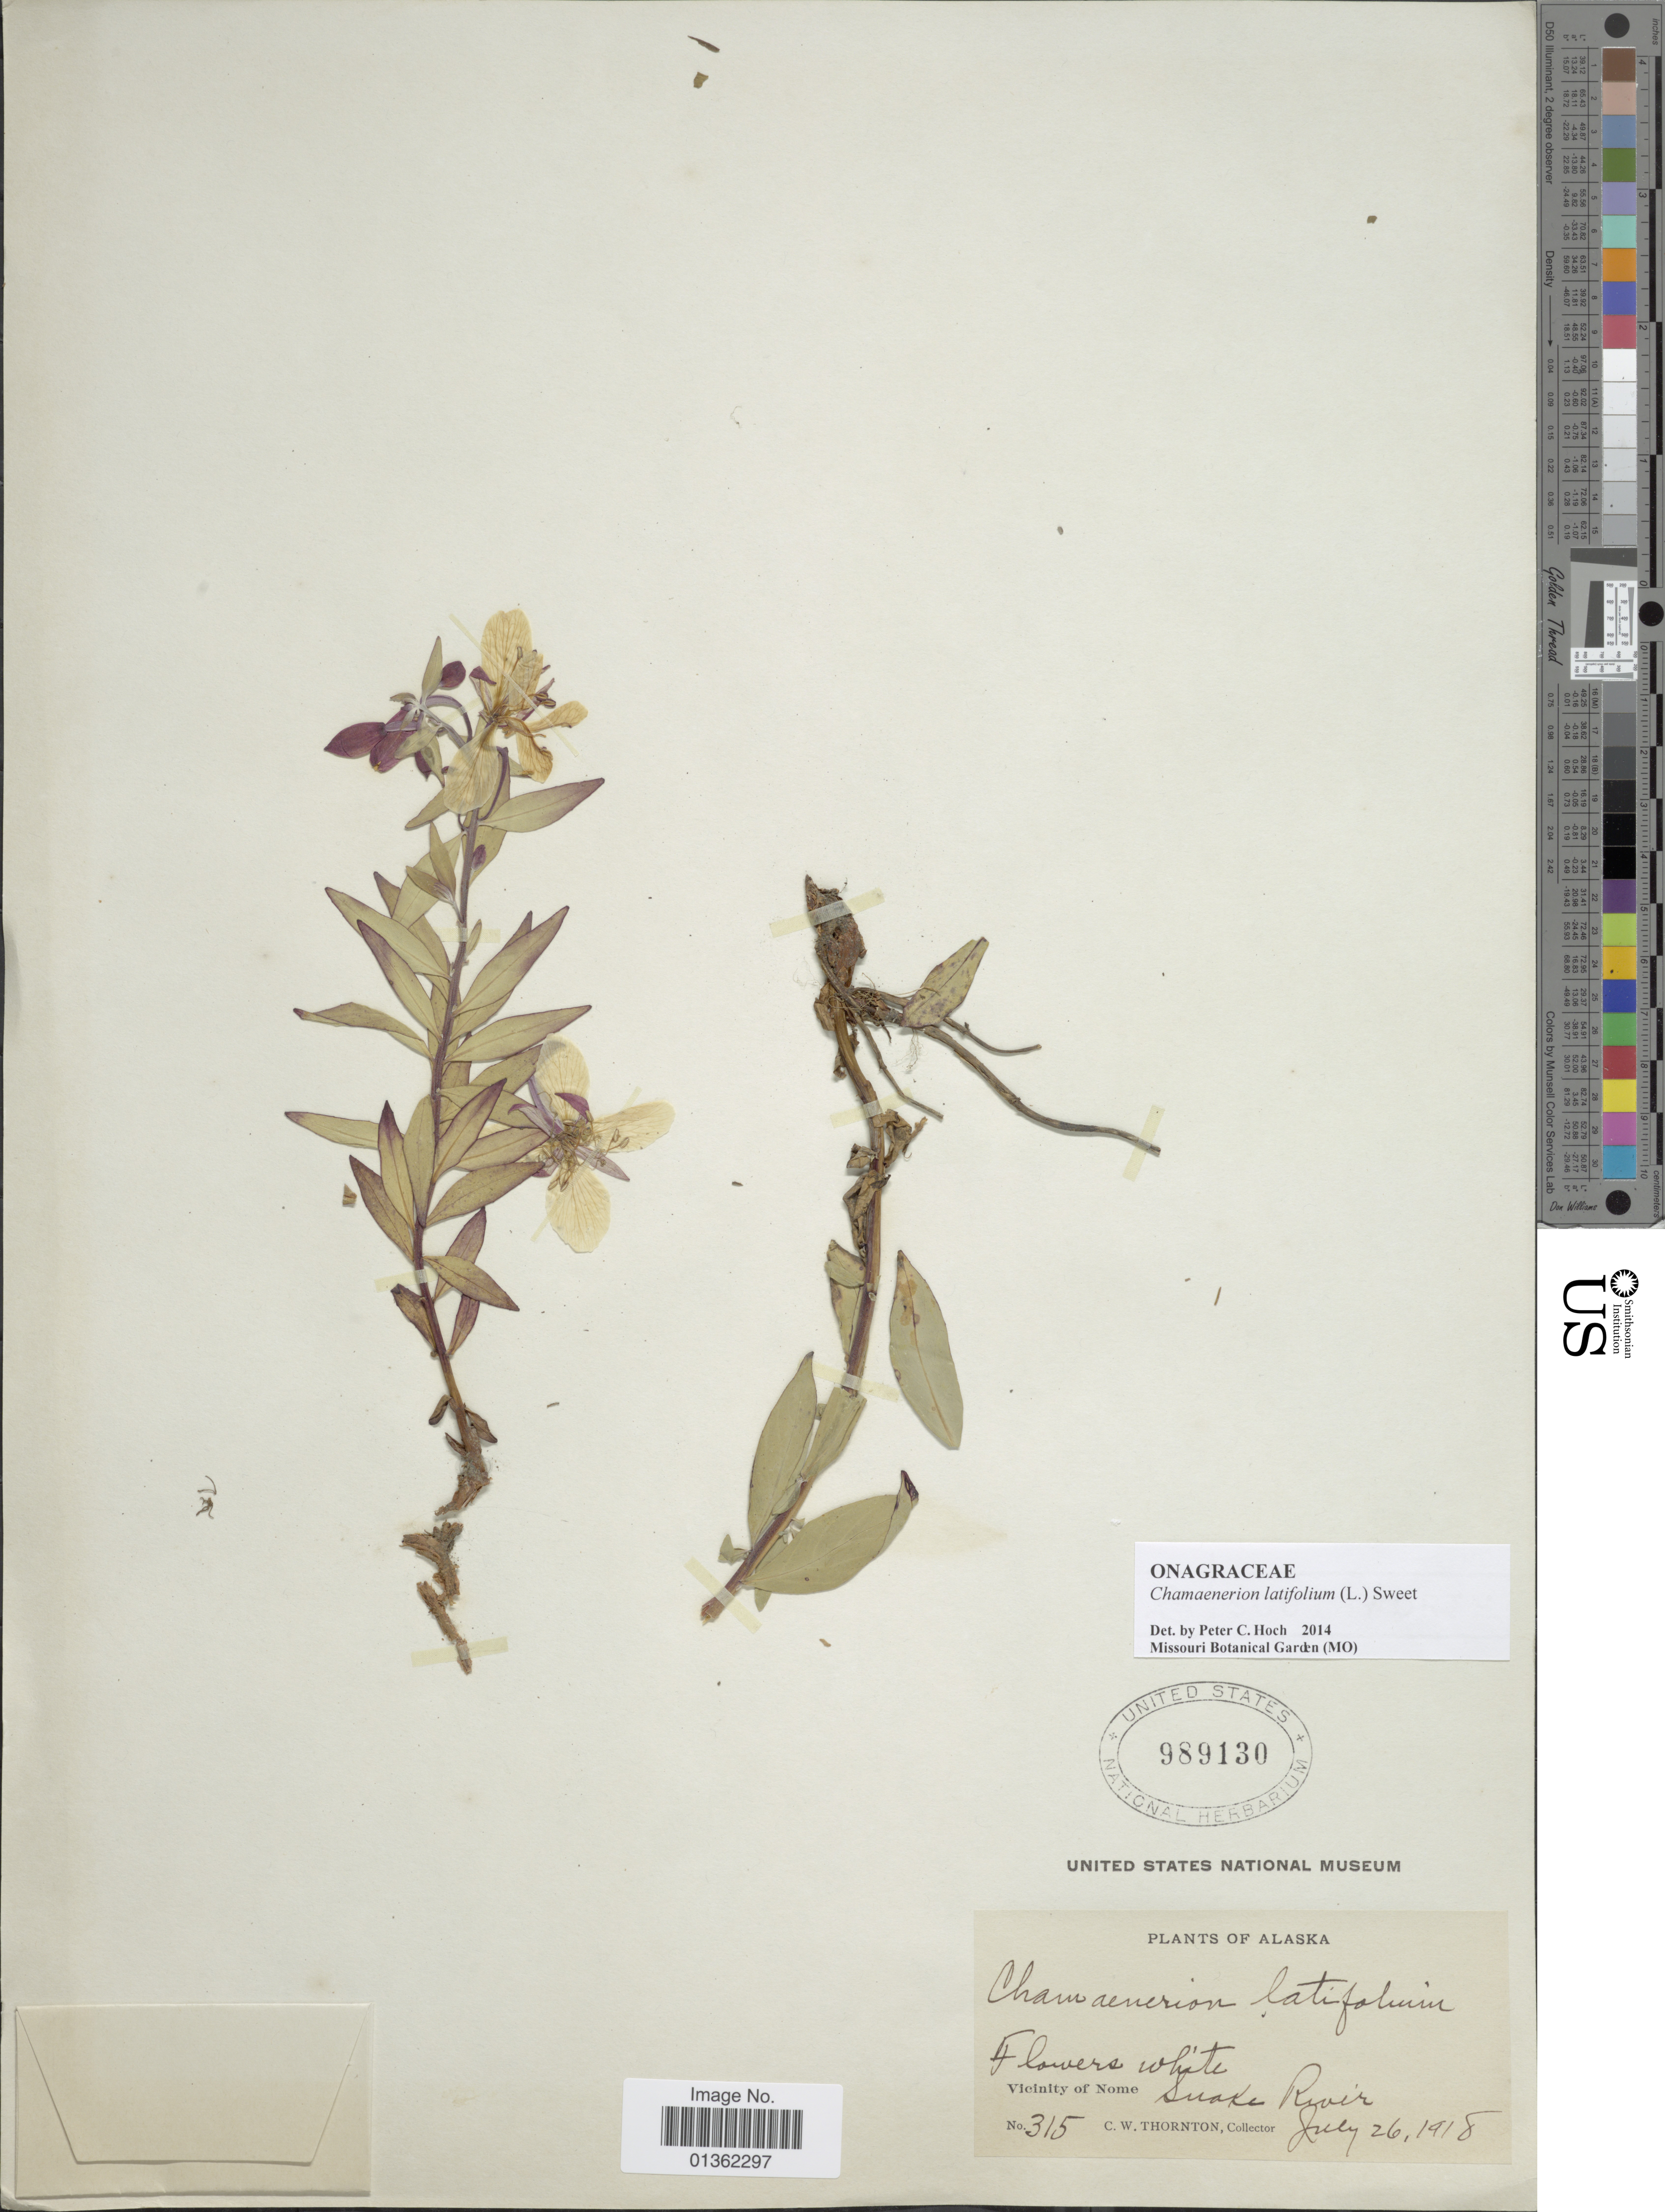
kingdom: Plantae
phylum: Tracheophyta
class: Magnoliopsida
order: Myrtales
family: Onagraceae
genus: Chamaenerion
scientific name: Chamaenerion latifolium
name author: (L.) Th. Fr. & Lange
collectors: C. Thornton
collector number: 315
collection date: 1918-07-26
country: United States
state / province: Alaska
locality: Vicinity of Nome, Snake River.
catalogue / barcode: US 989130